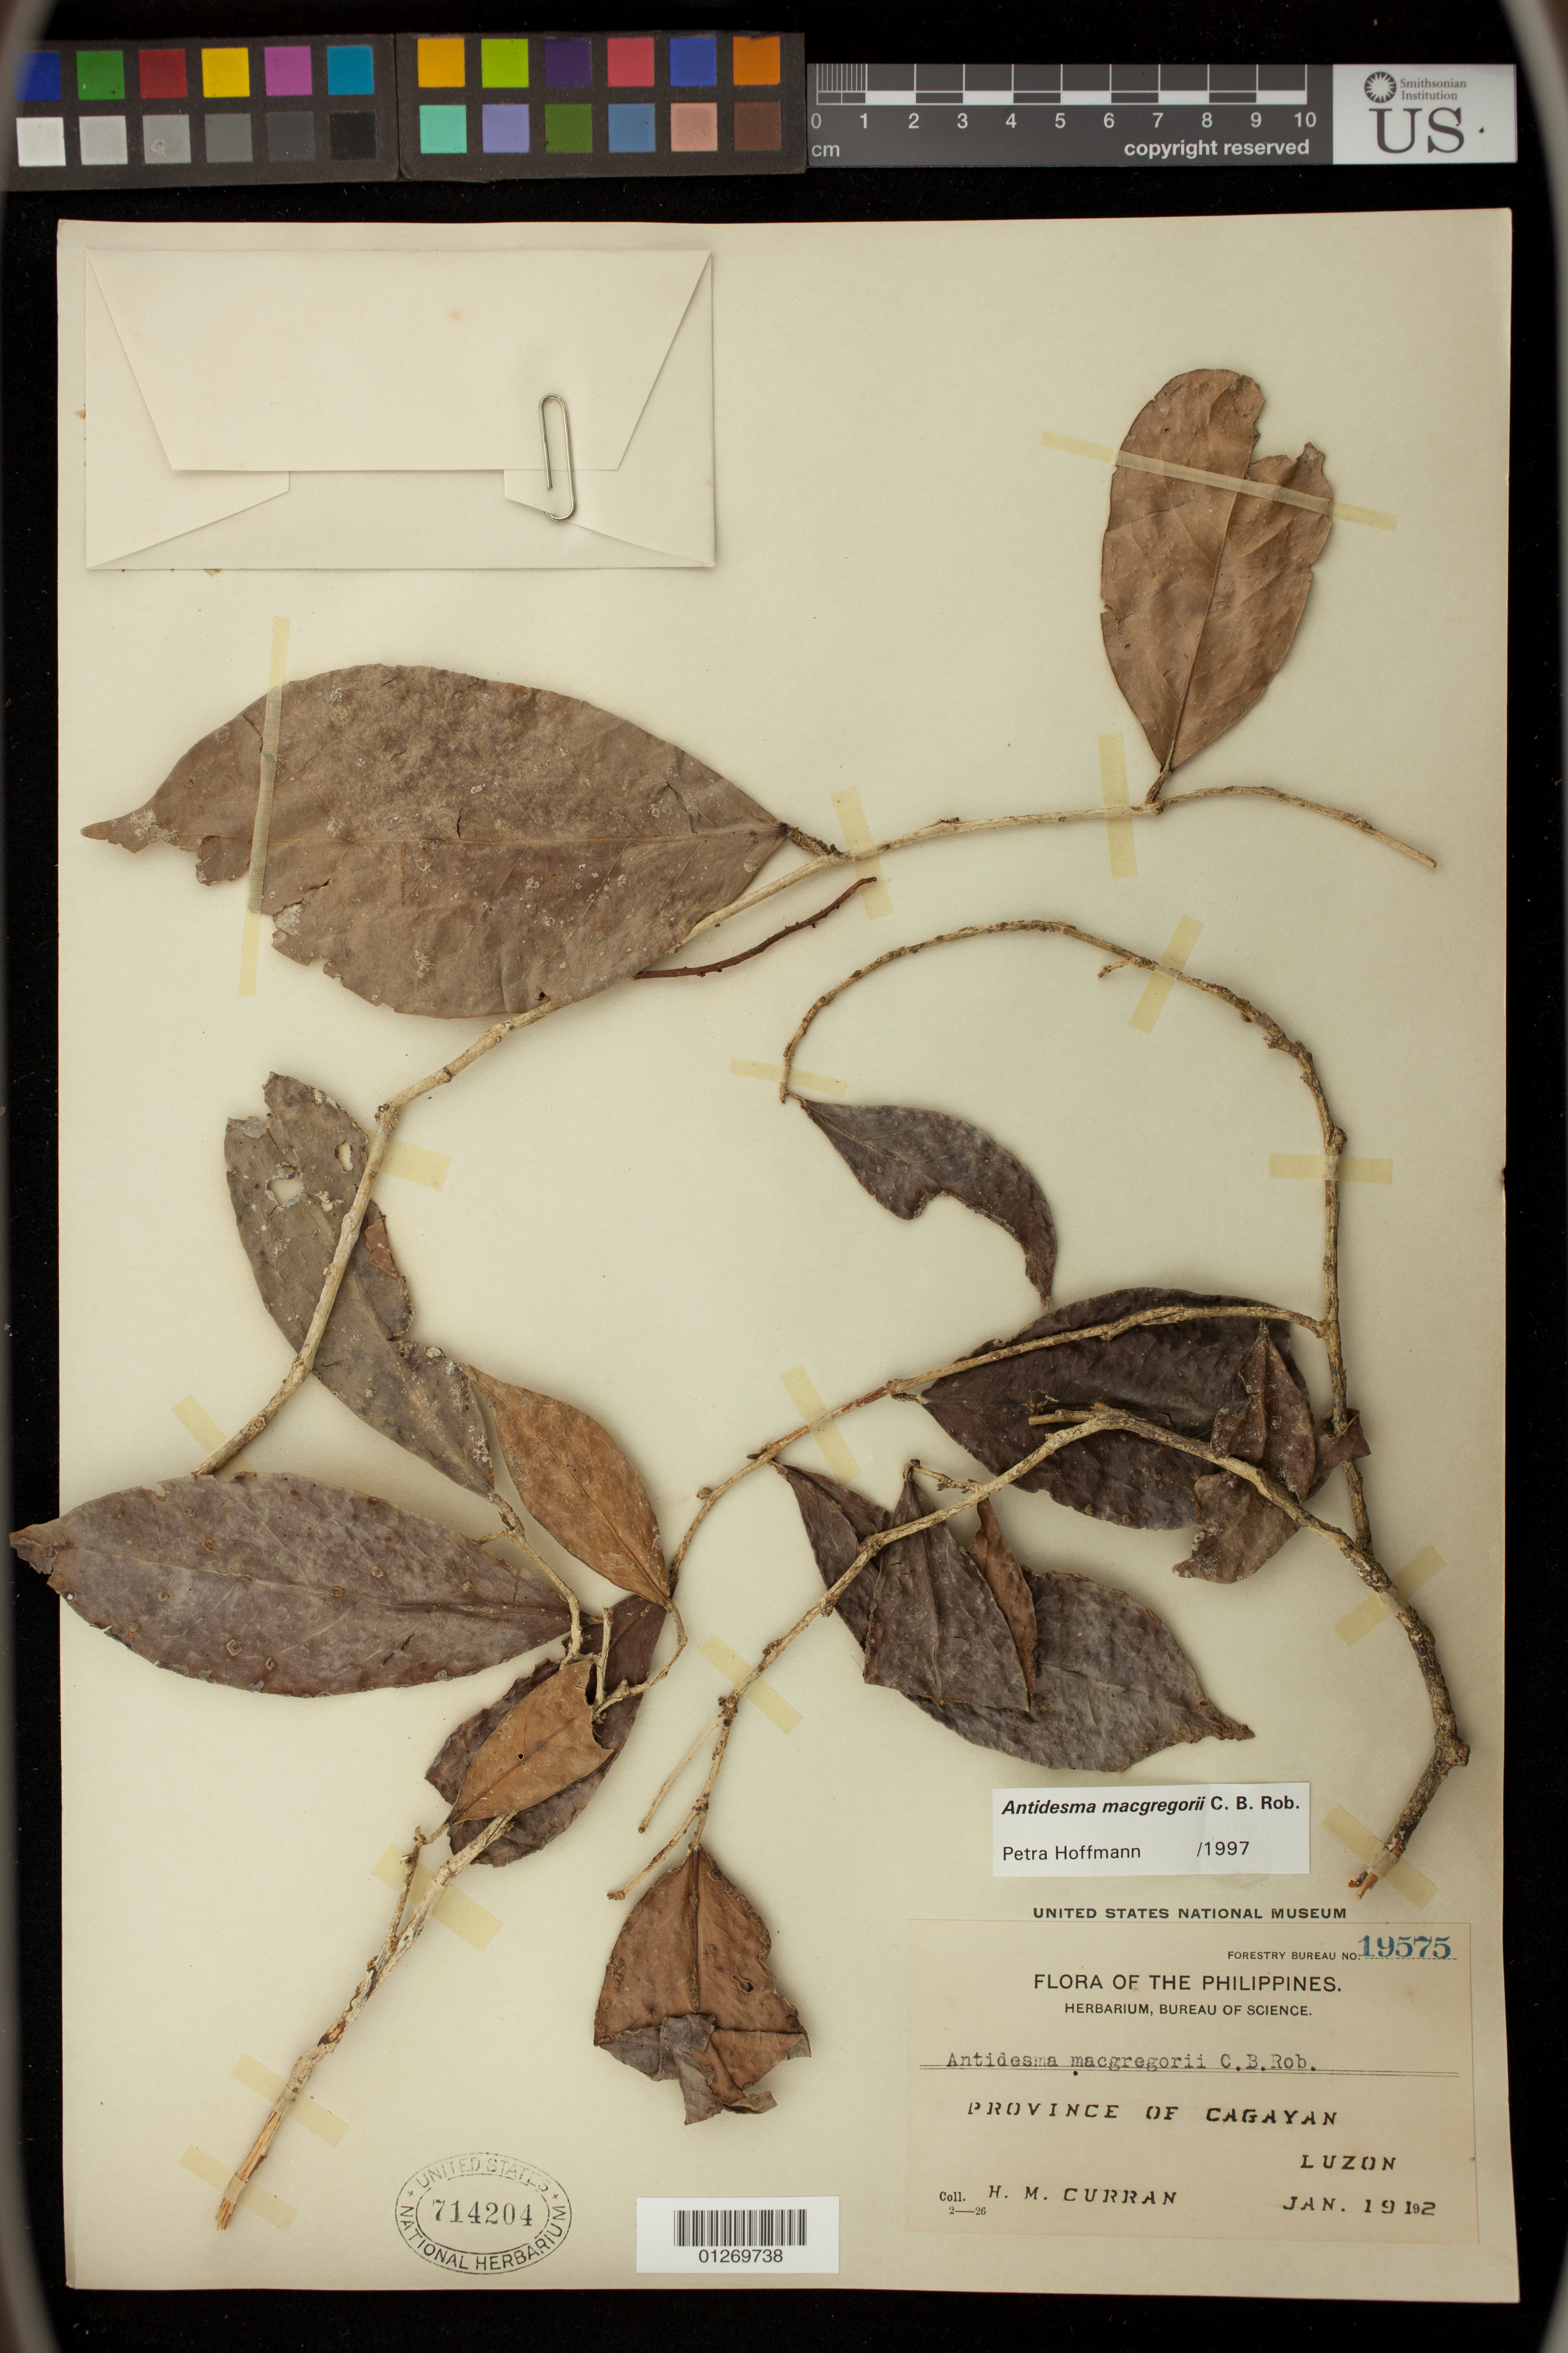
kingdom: Plantae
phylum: Tracheophyta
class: Magnoliopsida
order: Malpighiales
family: Phyllanthaceae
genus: Antidesma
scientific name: Antidesma macgregorii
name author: C.B. Rob.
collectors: H. M. Curran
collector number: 19575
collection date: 1912-01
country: Philippines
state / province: Cagayan Valley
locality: Providence of Cagayan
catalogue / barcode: US 714204